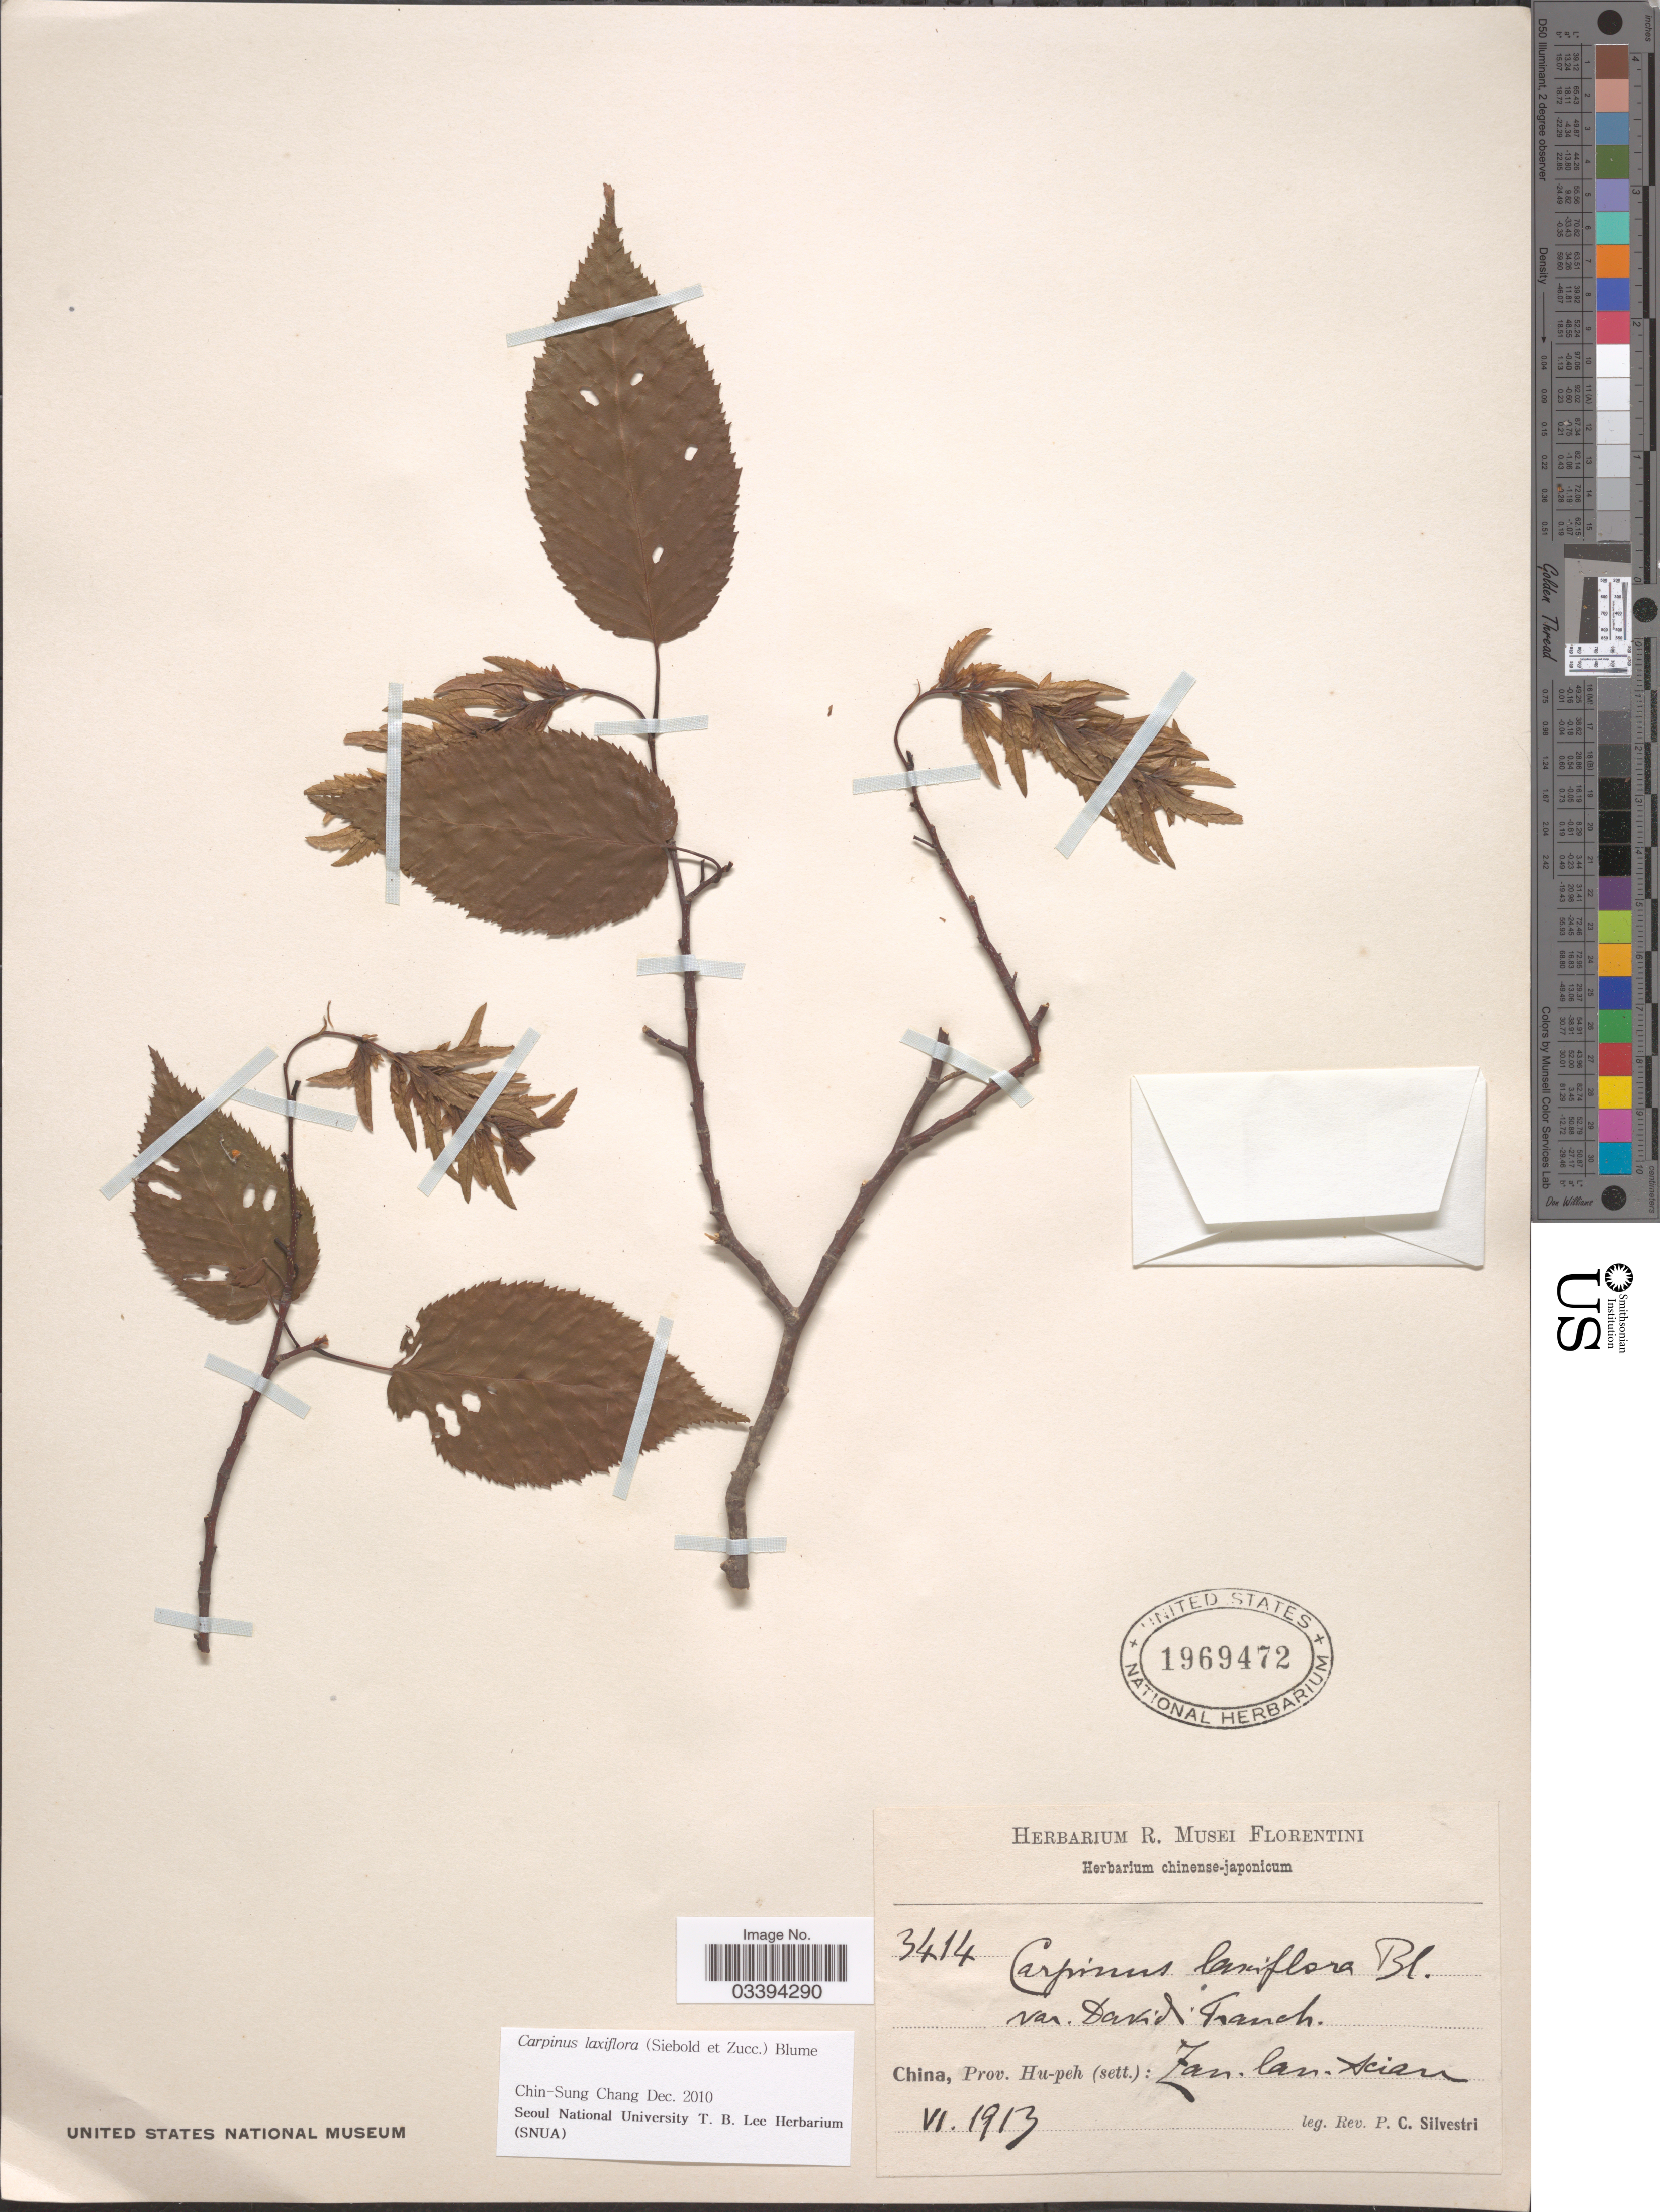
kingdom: Plantae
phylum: Tracheophyta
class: Magnoliopsida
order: Fagales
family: Betulaceae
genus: Carpinus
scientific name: Carpinus laxiflora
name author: (Siebold & Zucc.) Blume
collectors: P. Silvestri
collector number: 3414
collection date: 1913-06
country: China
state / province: Hubei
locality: Prov. Hu-peh (sett.): Zan-lan-tsian [interpreted].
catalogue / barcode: US 1969472